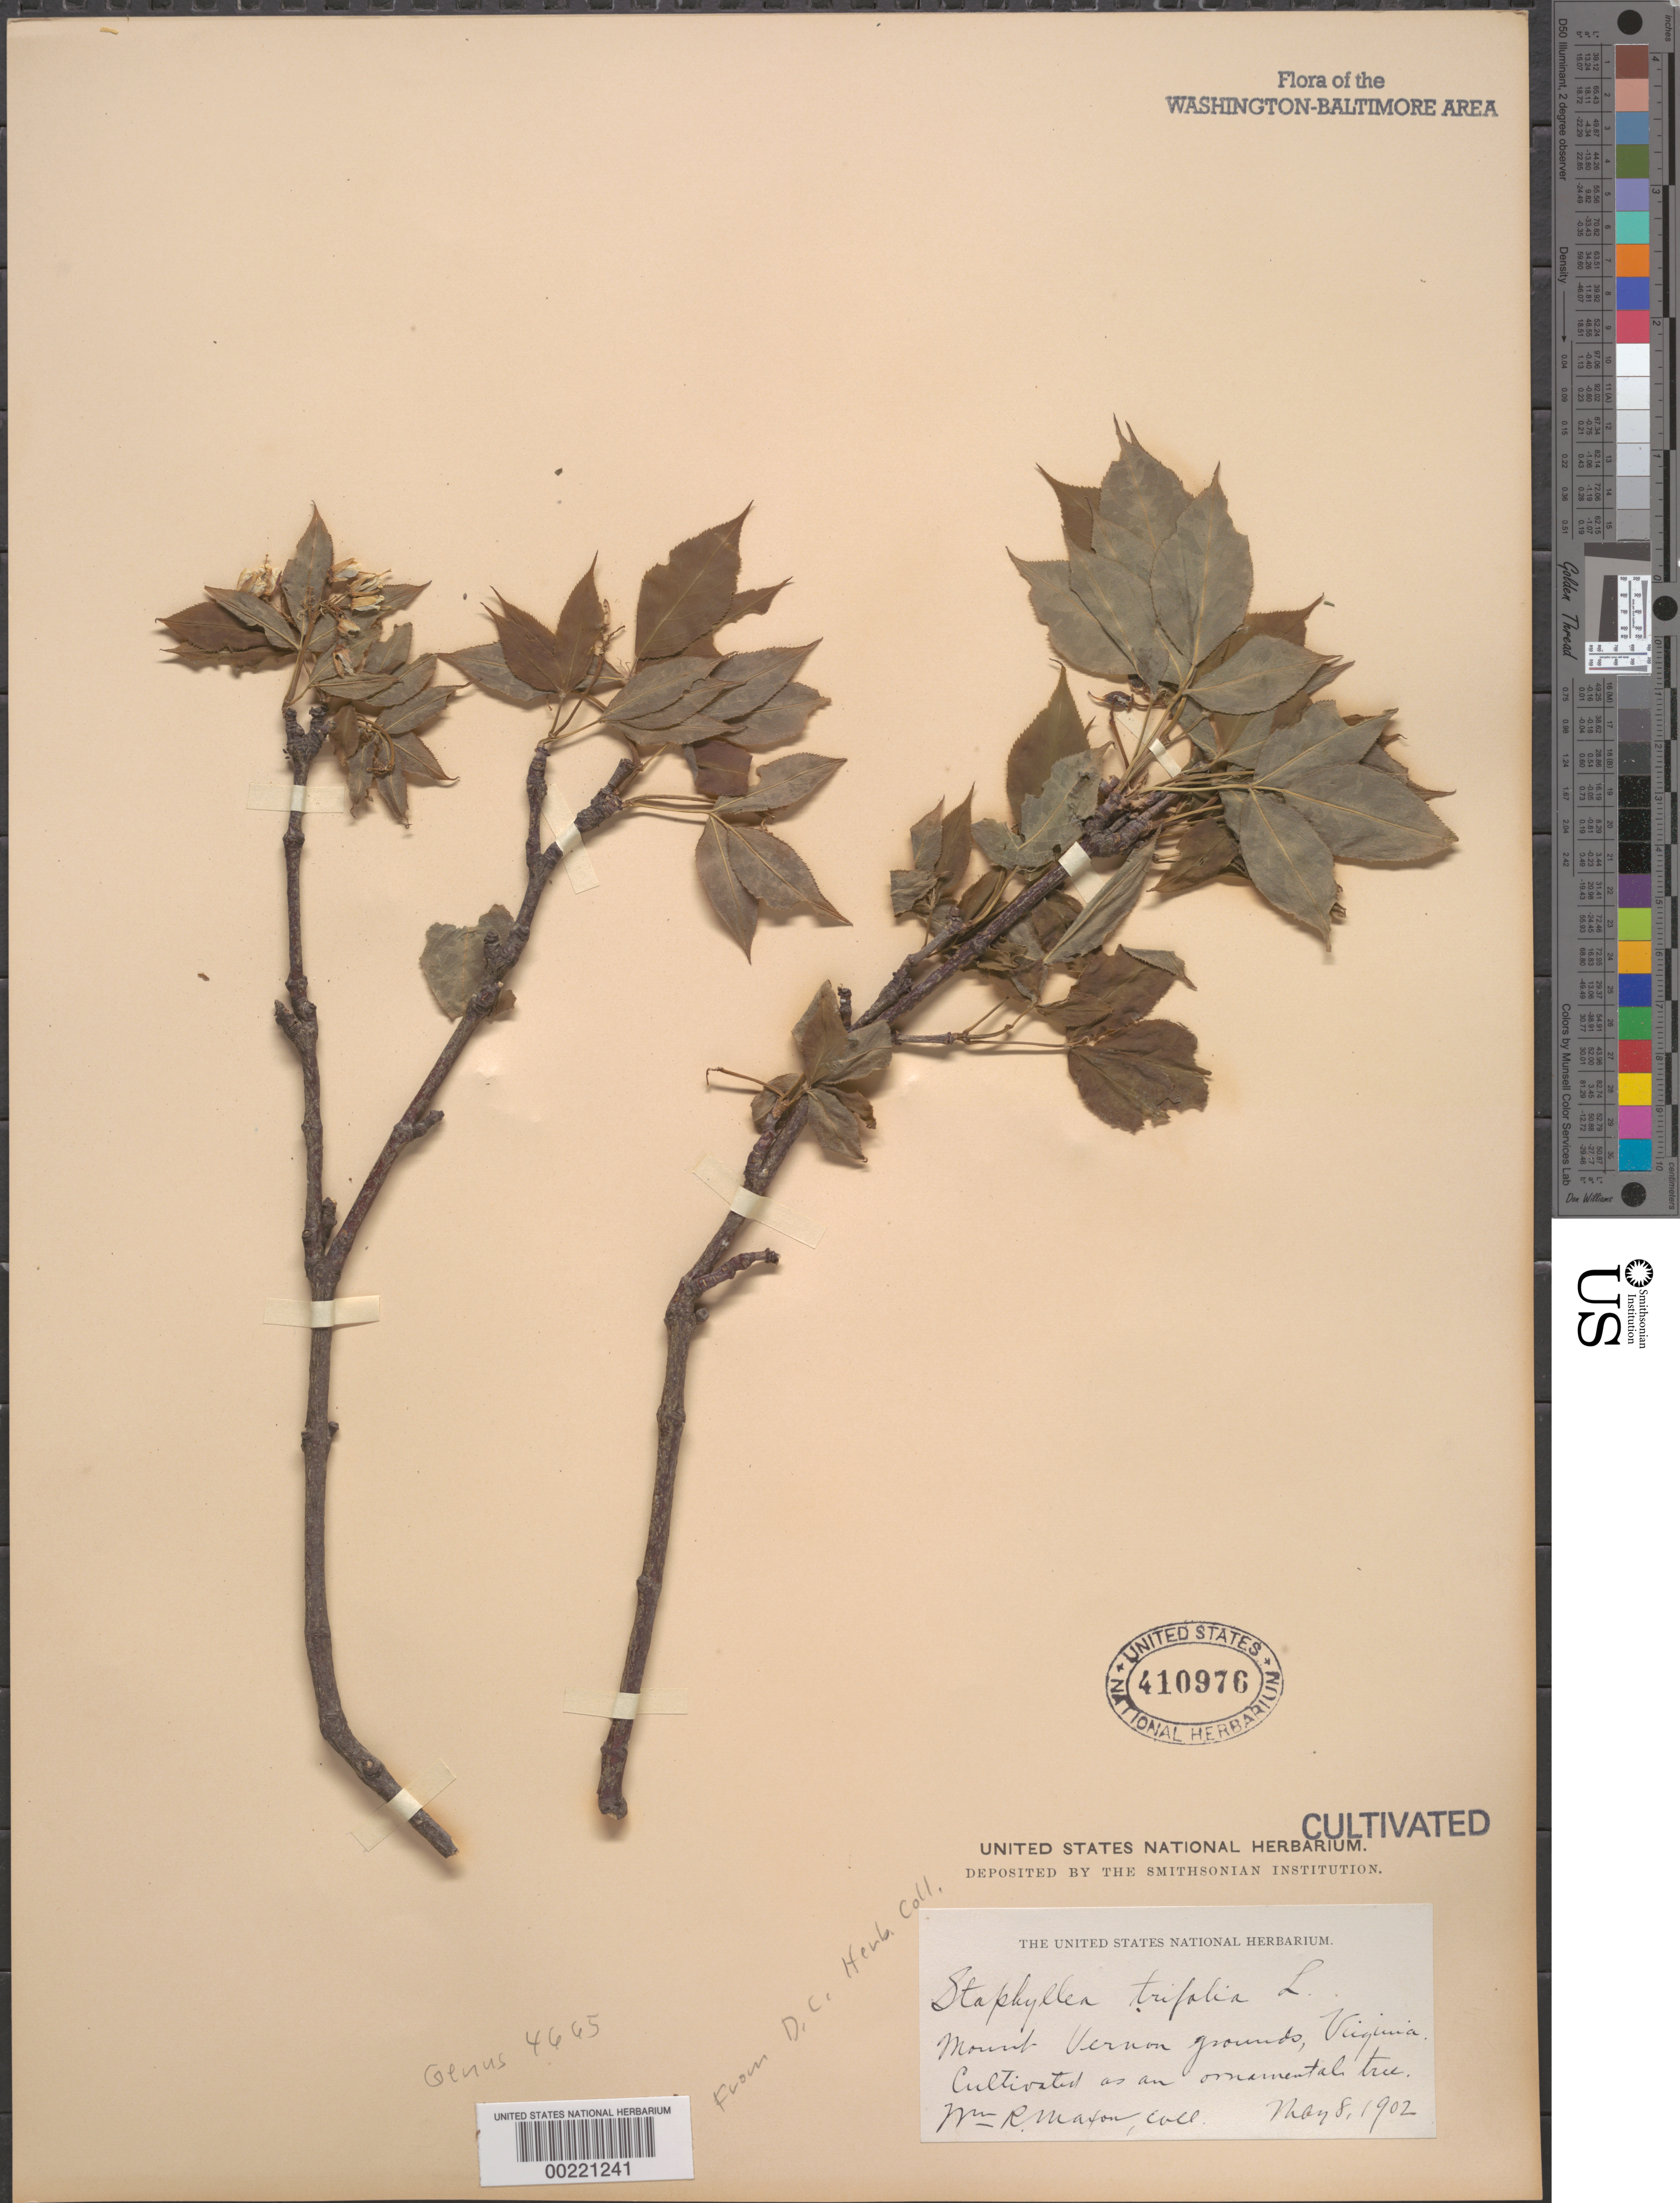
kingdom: Plantae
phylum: Tracheophyta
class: Magnoliopsida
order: Crossosomatales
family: Staphyleaceae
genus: Staphylea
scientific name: Staphylea trifolia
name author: L.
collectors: W. R. Maxon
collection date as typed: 08 May 1902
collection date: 1902-05-08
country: United States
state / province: Virginia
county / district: Fairfax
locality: Mount Vernon grounds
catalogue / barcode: US 410976